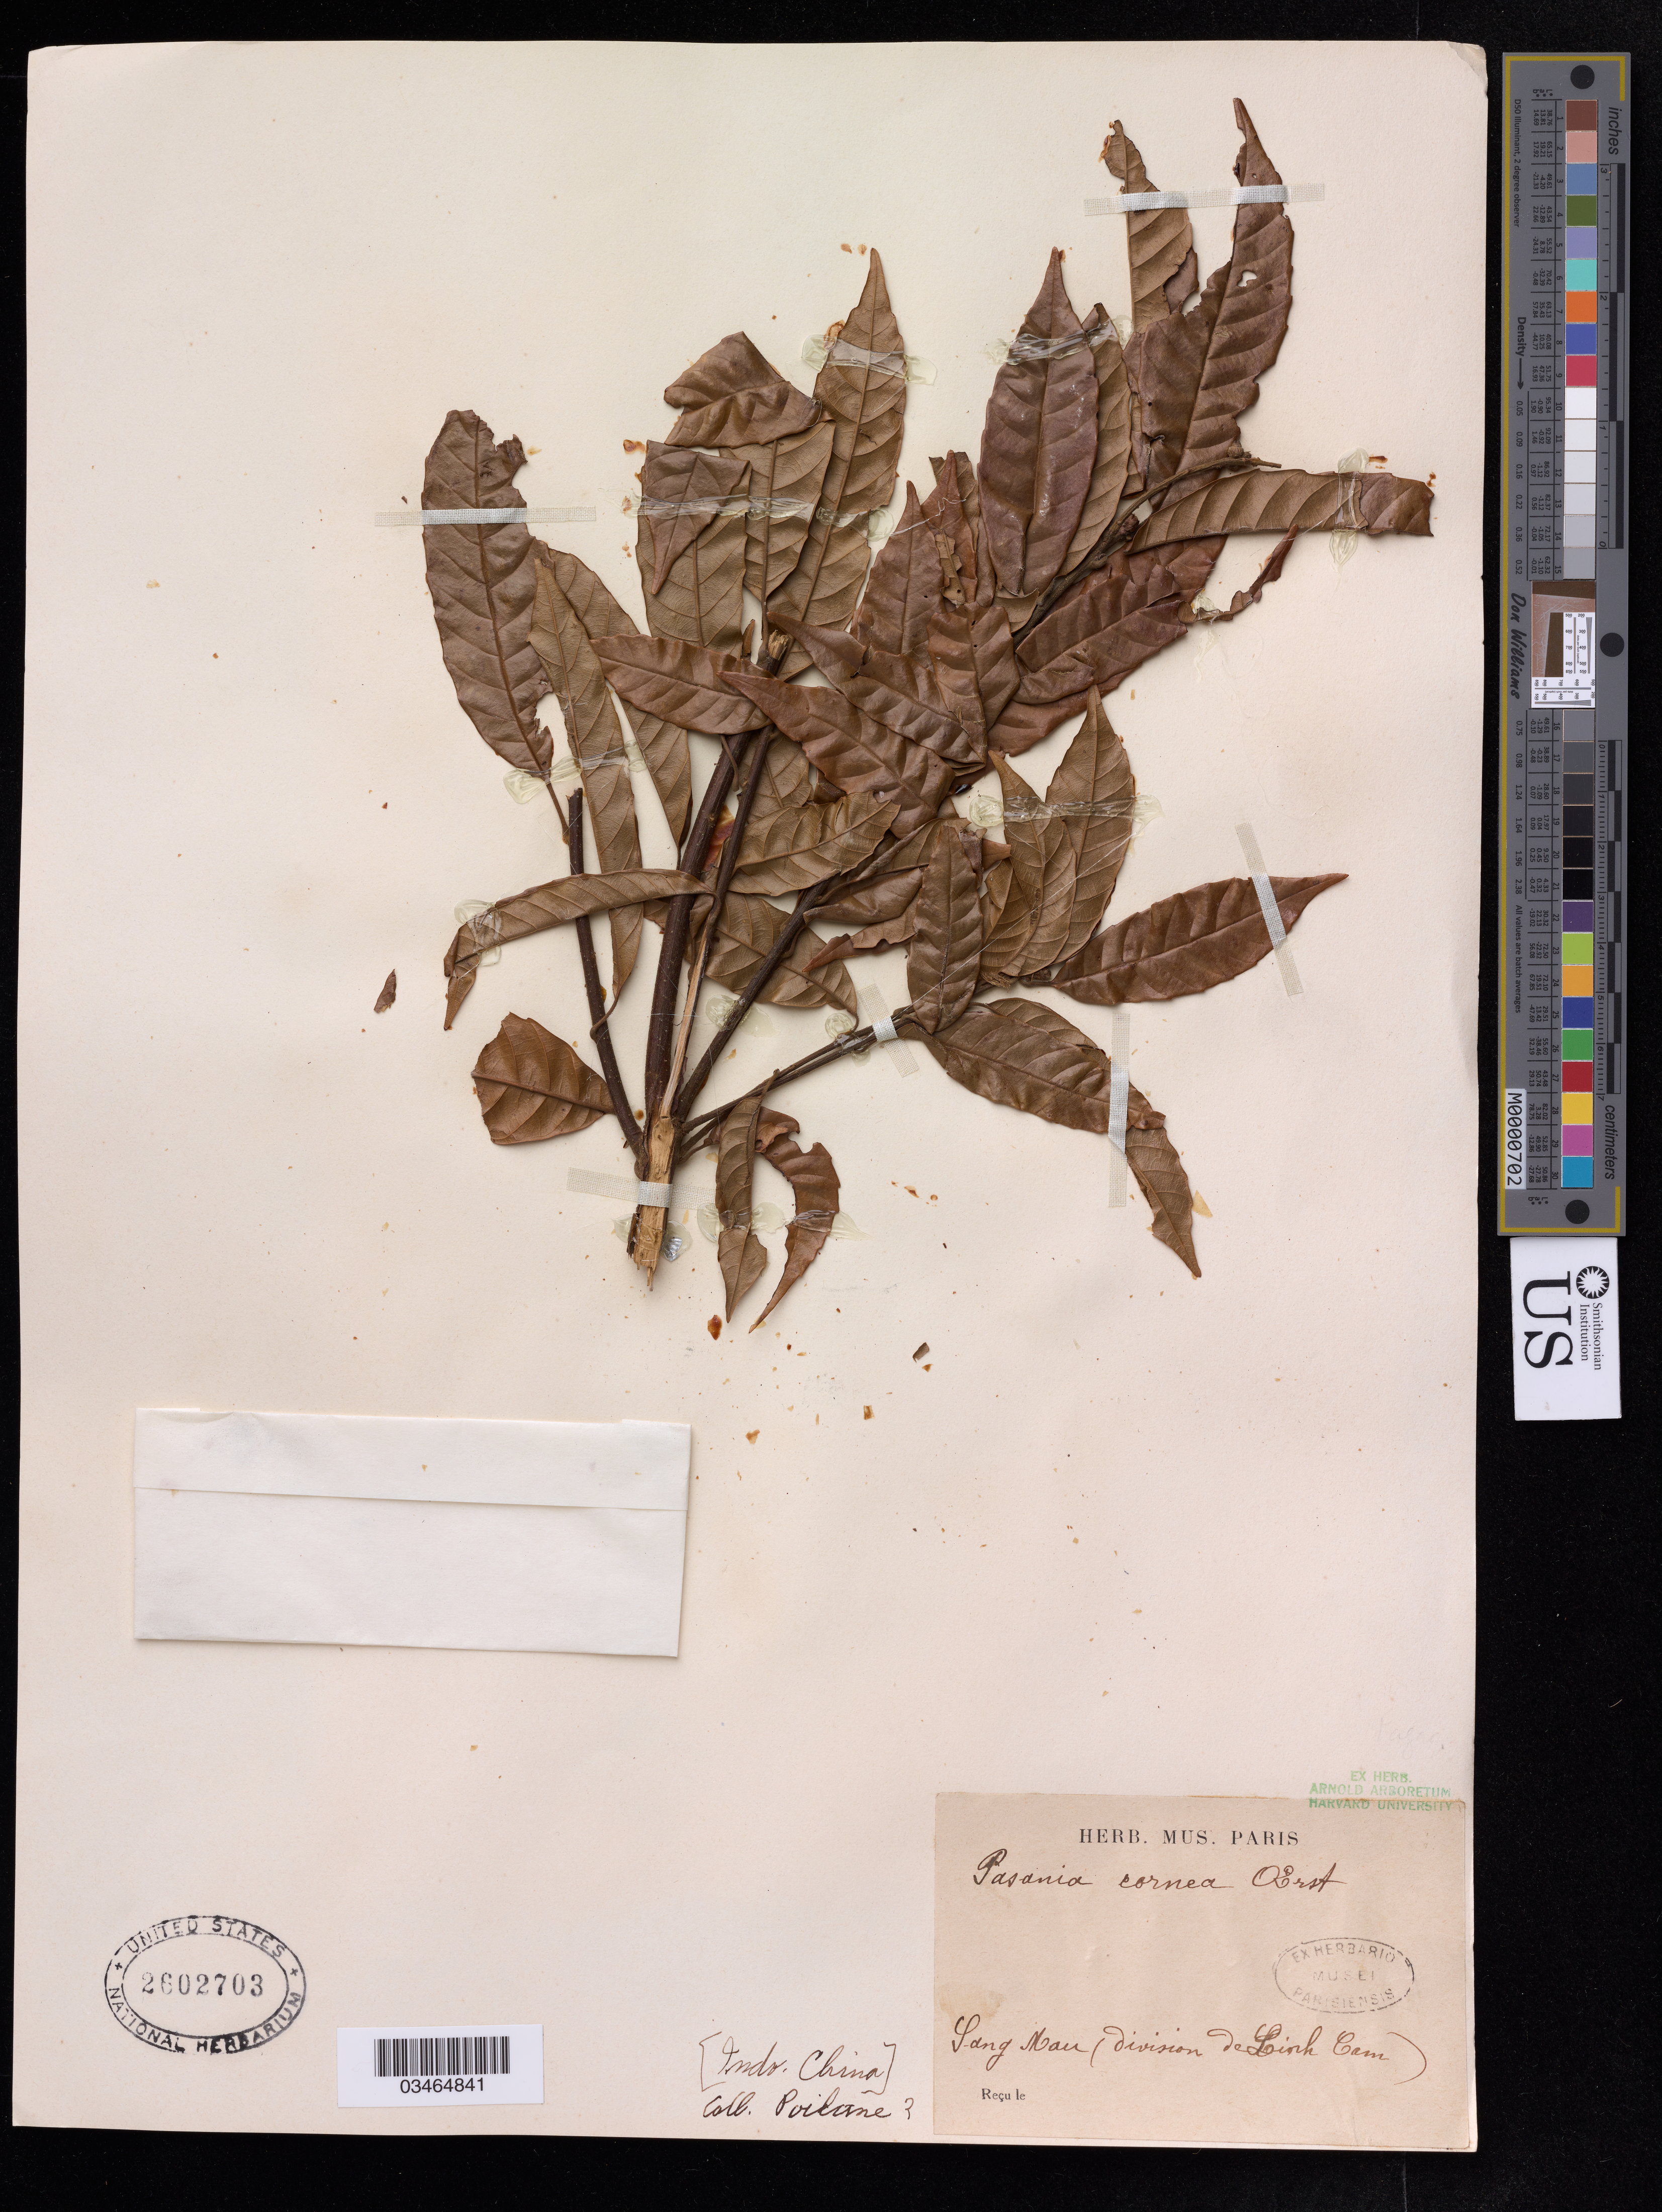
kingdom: Plantae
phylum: Tracheophyta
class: Magnoliopsida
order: Fagales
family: Fagaceae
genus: Lithocarpus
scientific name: Lithocarpus corneus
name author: (Lour.) Rehder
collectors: E. Poilane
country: Vietnam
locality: Indo-China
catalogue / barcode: US 2602703